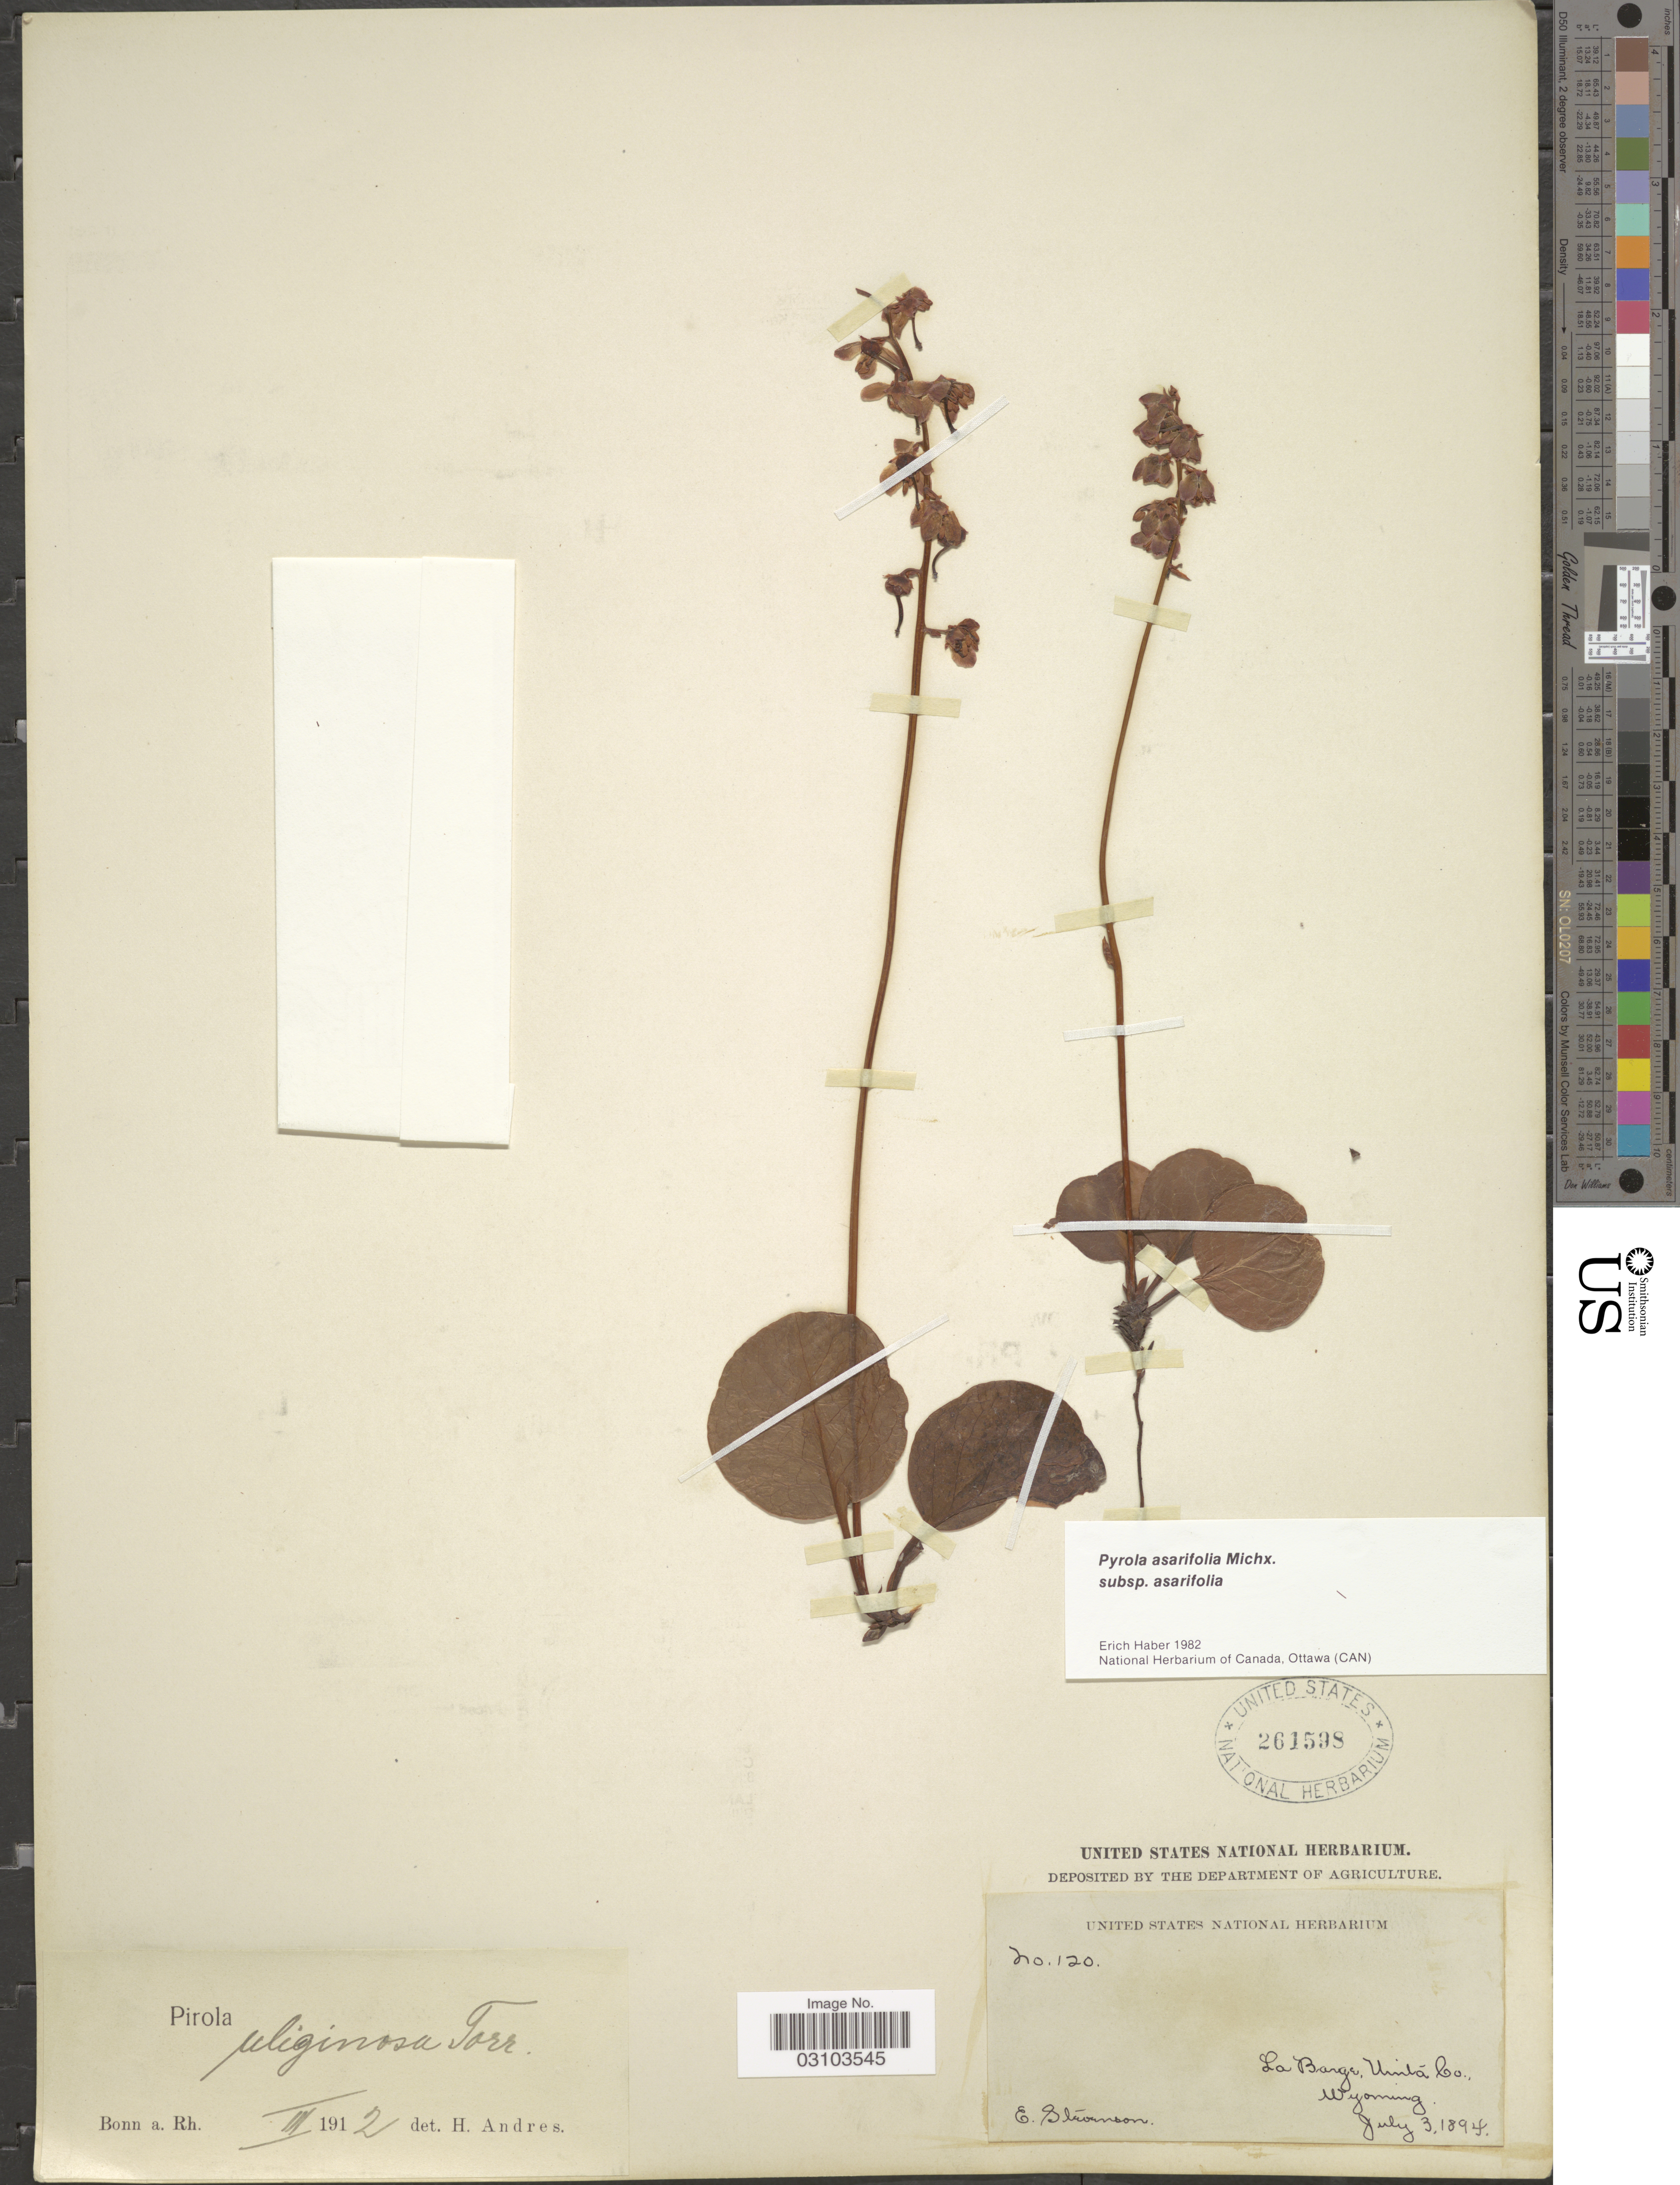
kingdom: Plantae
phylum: Tracheophyta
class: Magnoliopsida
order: Ericales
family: Ericaceae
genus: Pyrola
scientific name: Pyrola asarifolia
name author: Michx.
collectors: E. Stevenson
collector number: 120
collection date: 1894-07-03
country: United States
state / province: Wyoming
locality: La Barge, Uinta Co.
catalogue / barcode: US 261598